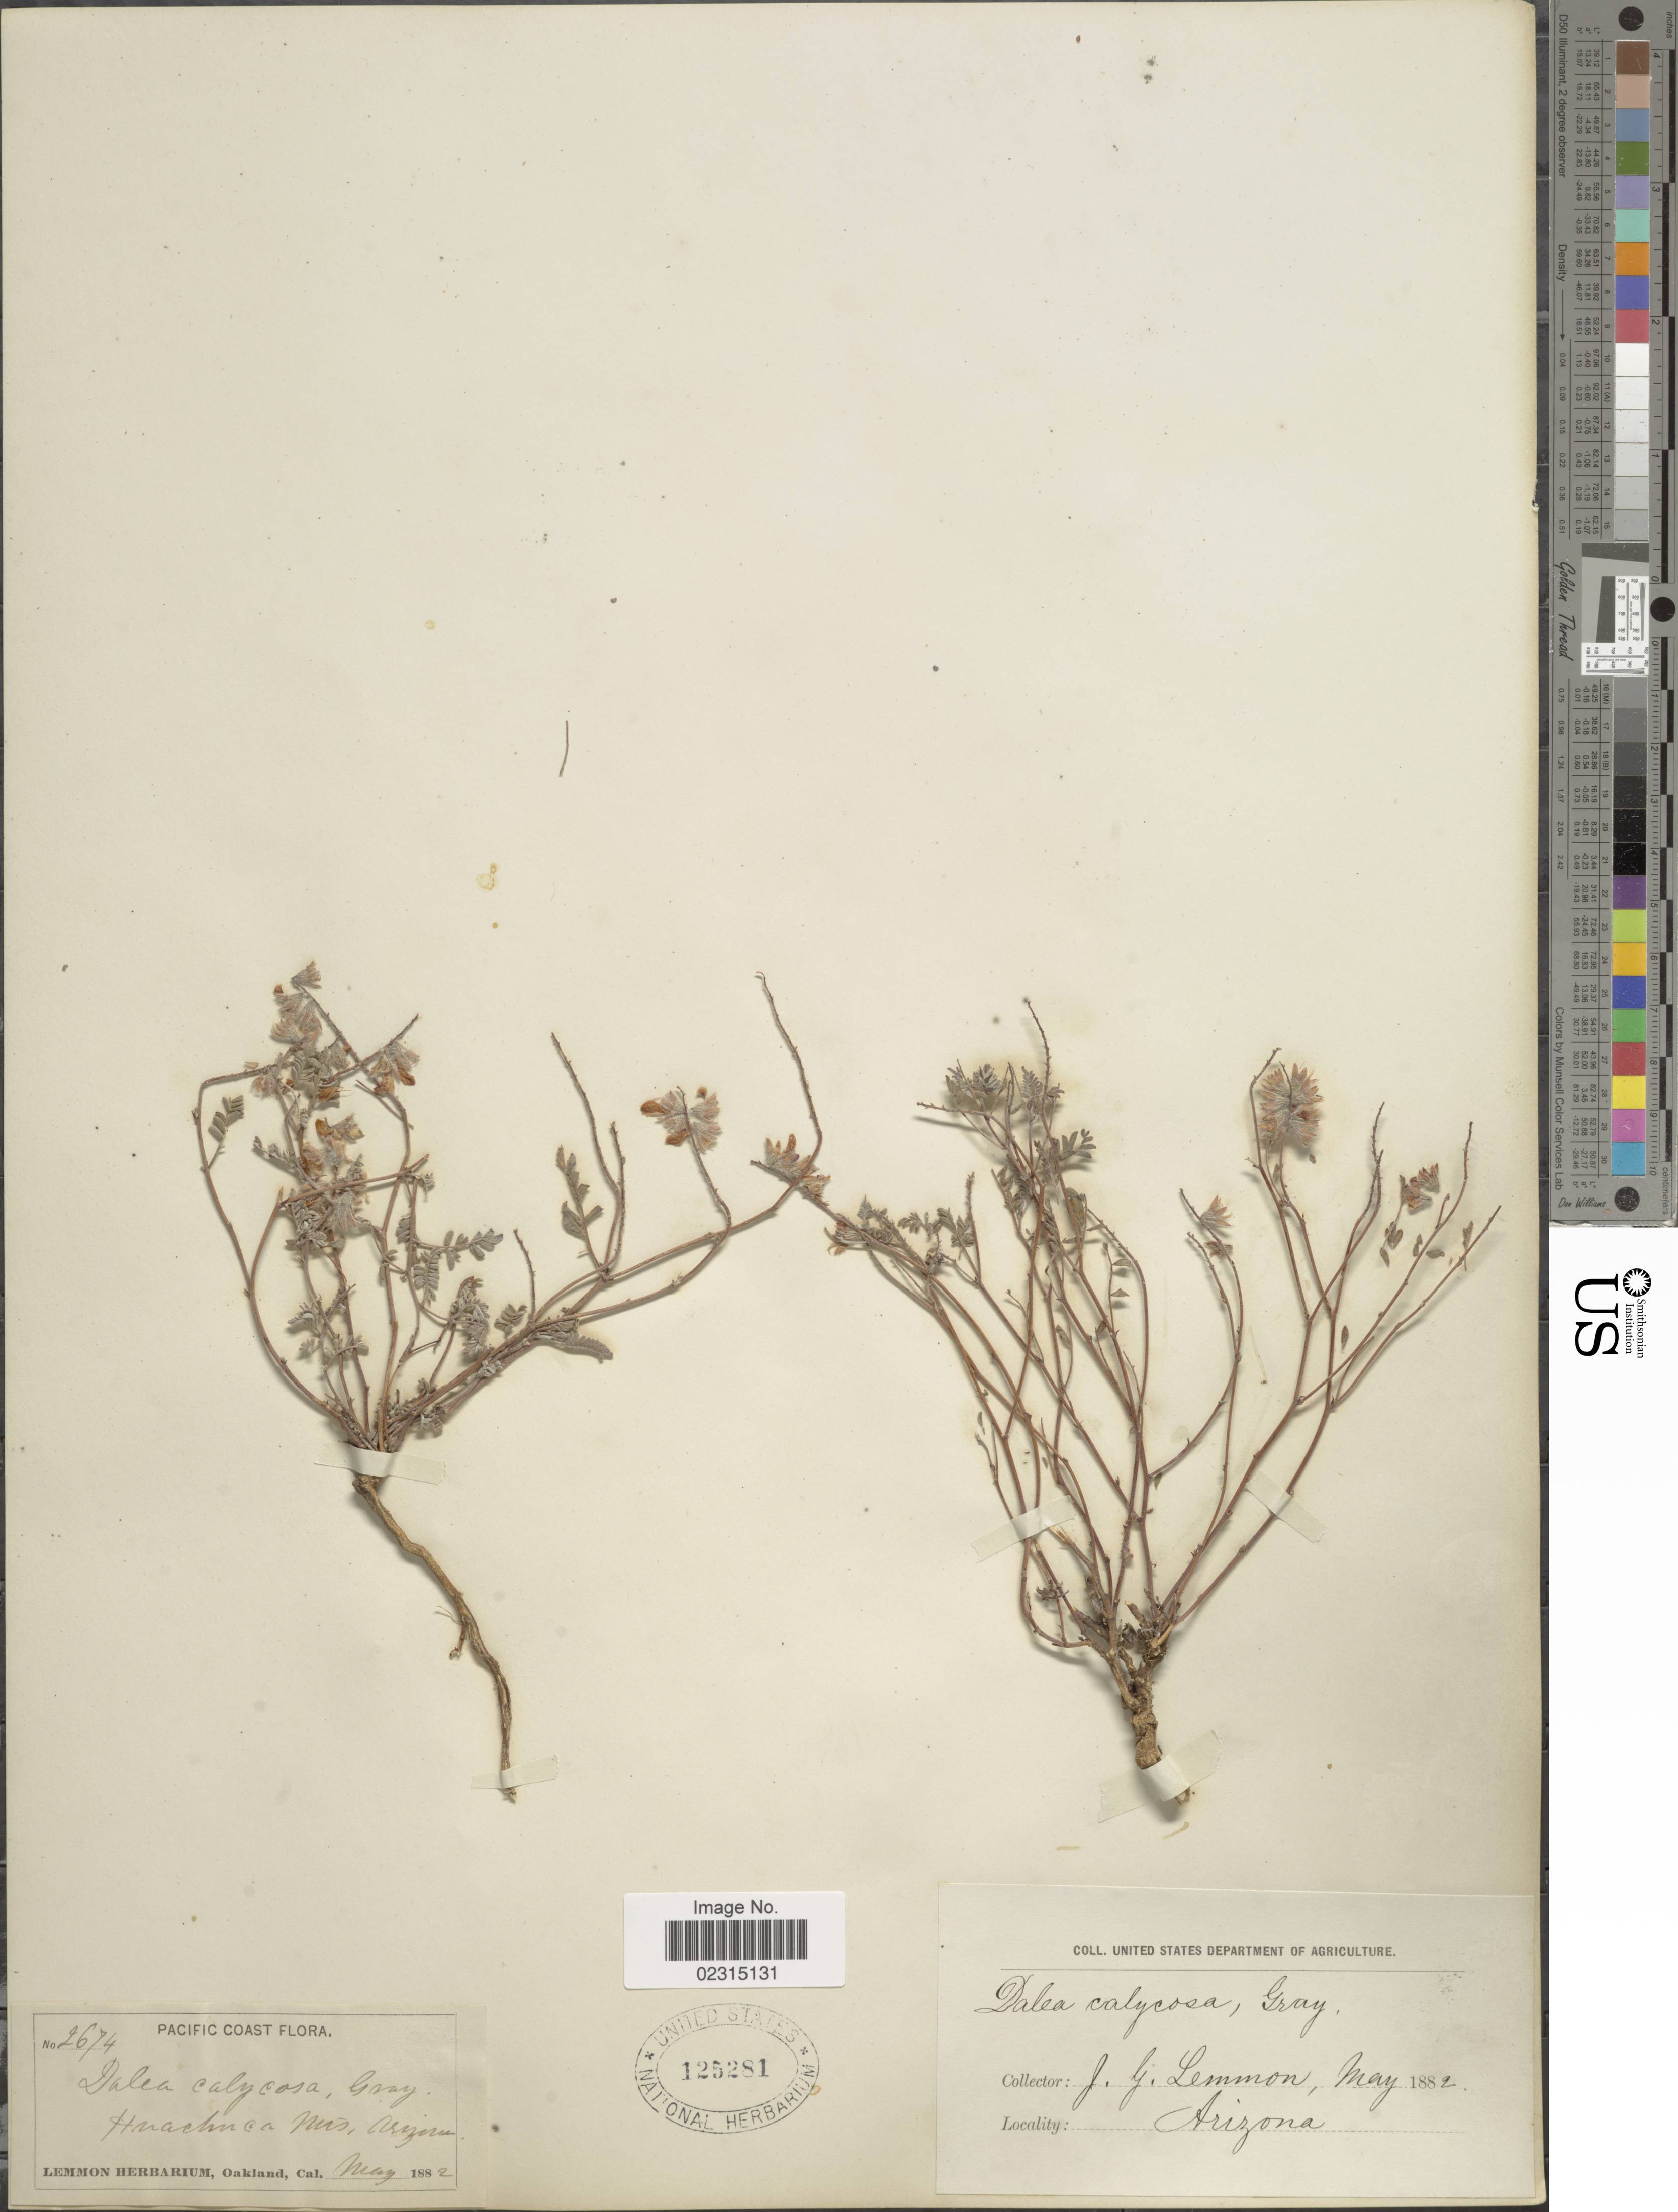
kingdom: Plantae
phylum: Tracheophyta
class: Magnoliopsida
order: Fabales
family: Fabaceae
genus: Marina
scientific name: Marina calycosa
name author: (A. Gray) Barneby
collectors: J. Lemmon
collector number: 2674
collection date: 1882-05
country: United States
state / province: Arizona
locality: Pacific Coast, Huachuca Mts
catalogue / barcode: US 125281